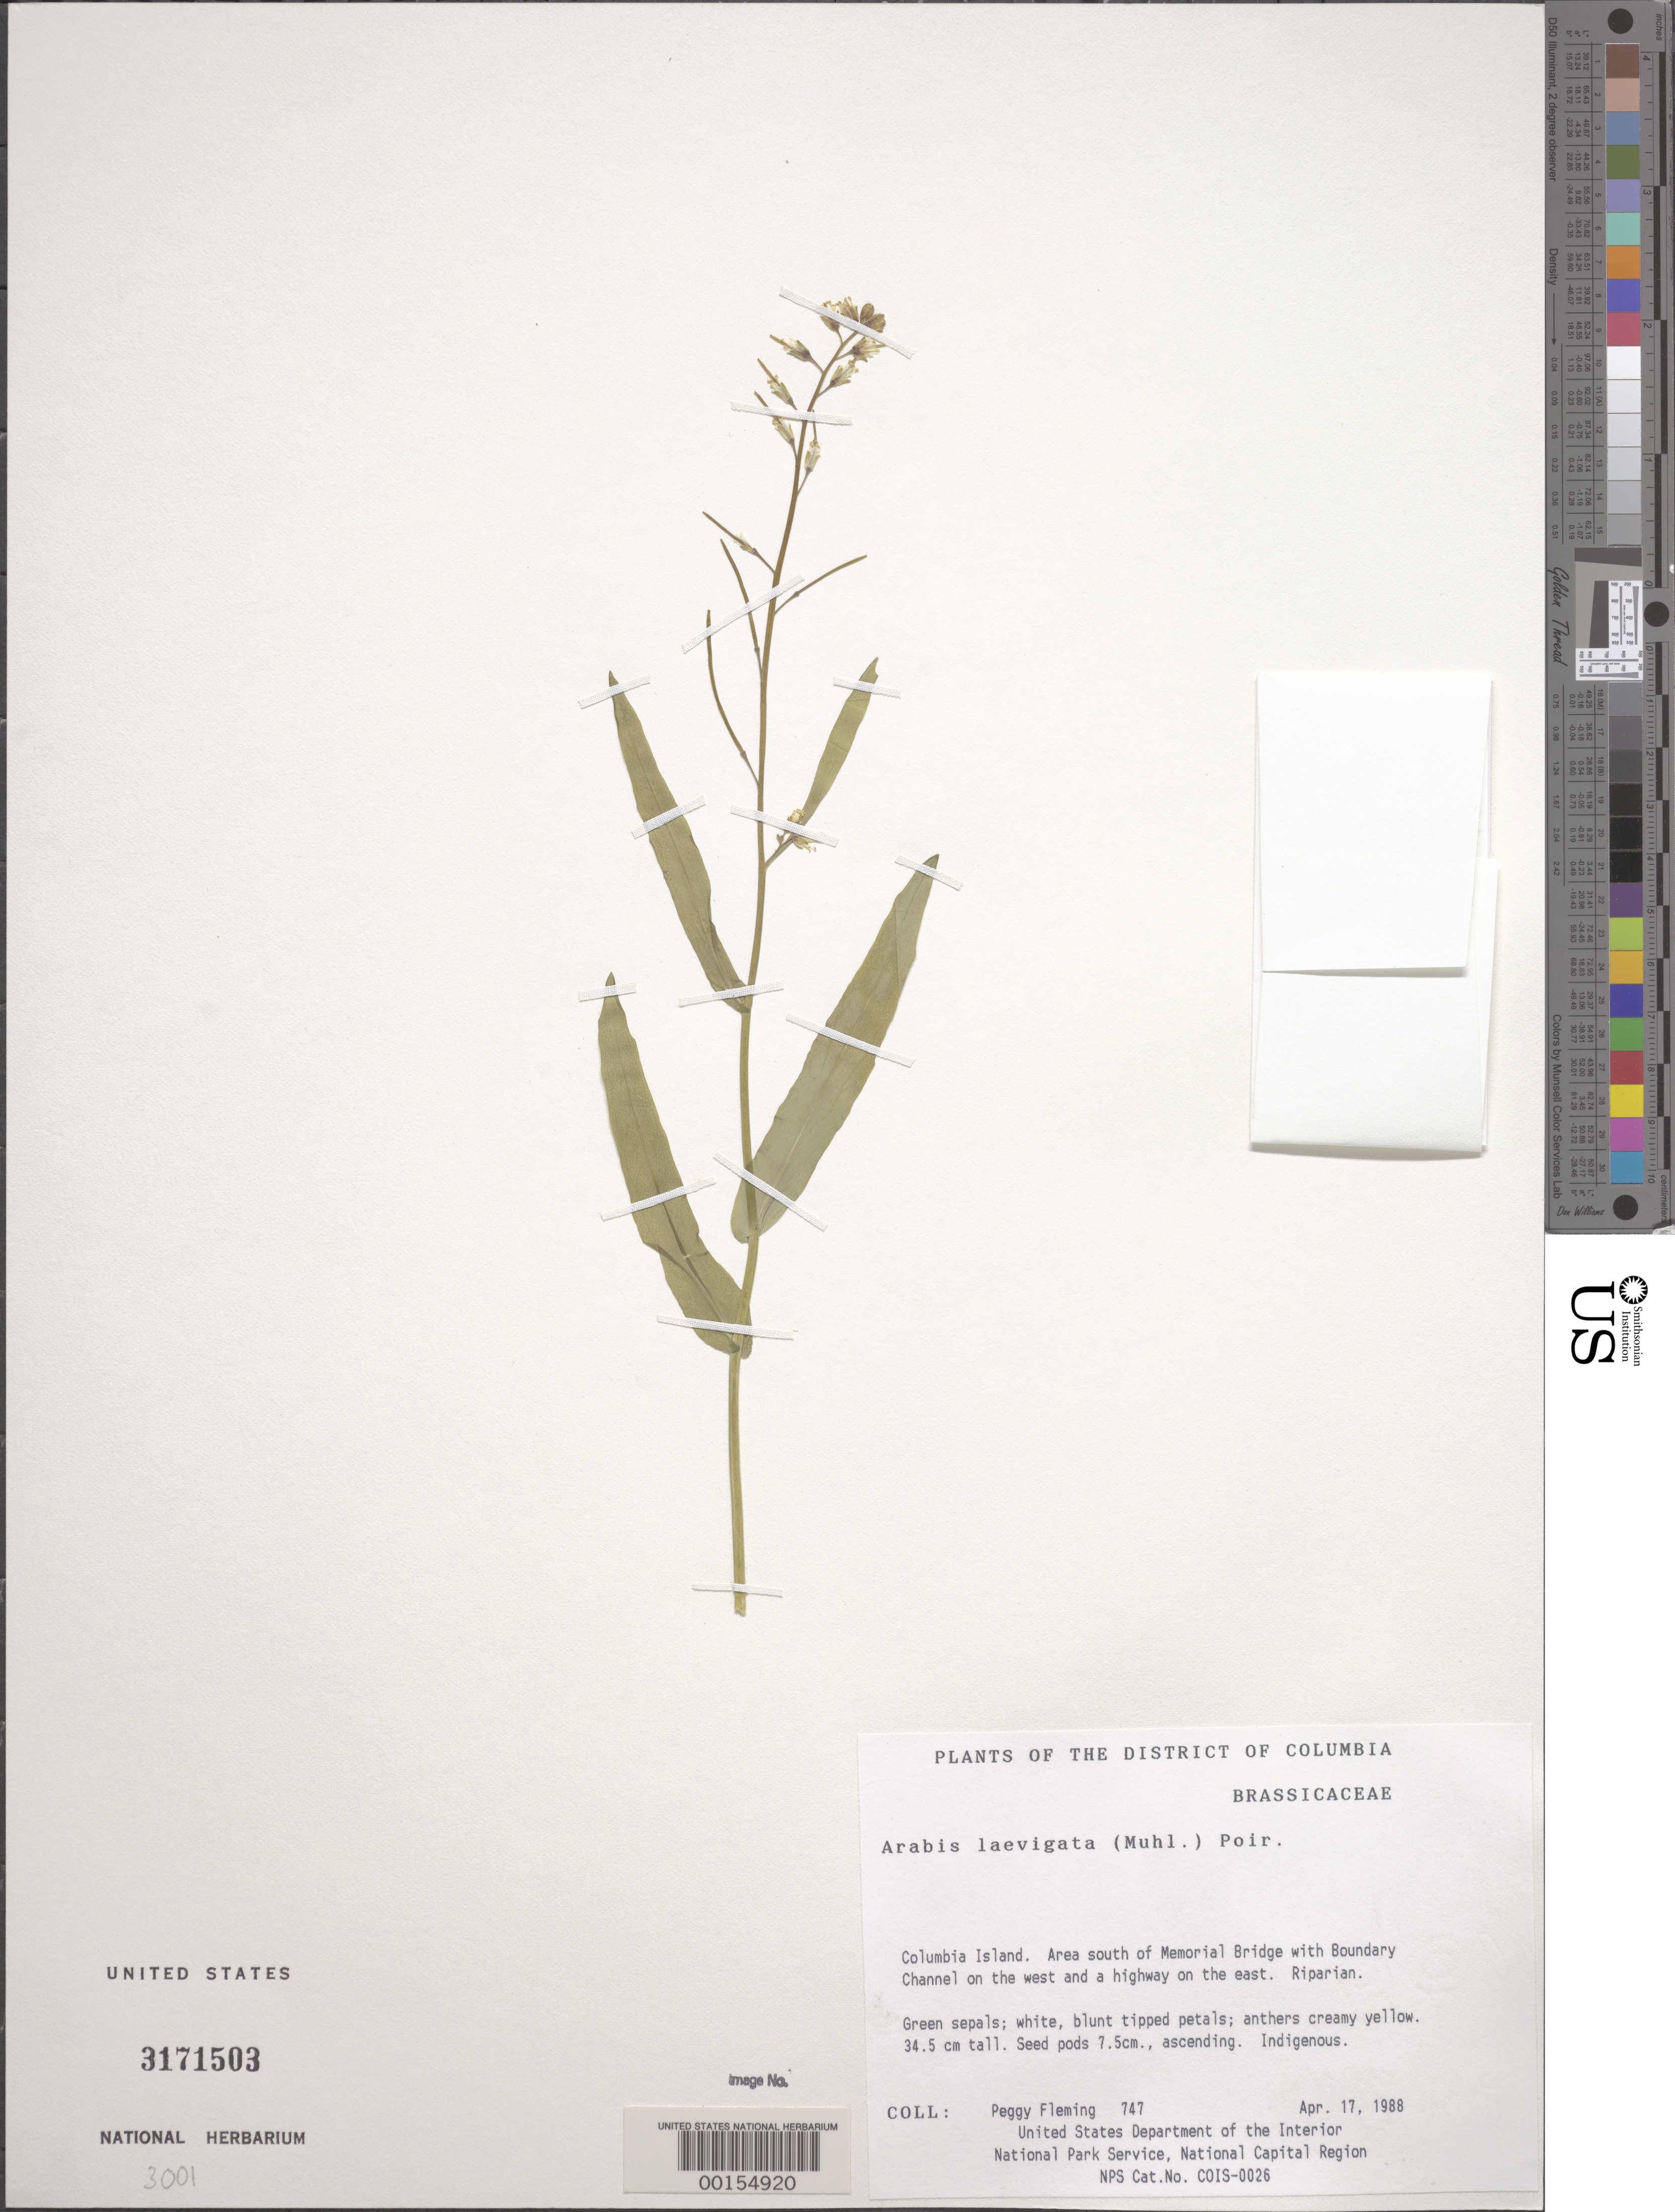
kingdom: Plantae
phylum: Tracheophyta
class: Magnoliopsida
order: Brassicales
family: Brassicaceae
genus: Boechera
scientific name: Boechera laevigata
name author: (Muhl. ex Willd.) Al-Shehbaz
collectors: P. Fleming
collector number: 747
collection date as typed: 17 Apr 1988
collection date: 1988-04-17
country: United States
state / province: Virginia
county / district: Arlington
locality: Columbia Island, S of Memorial Bridge with Boundary Channel on W and Highway on the E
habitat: Riparian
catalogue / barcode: US 3171503